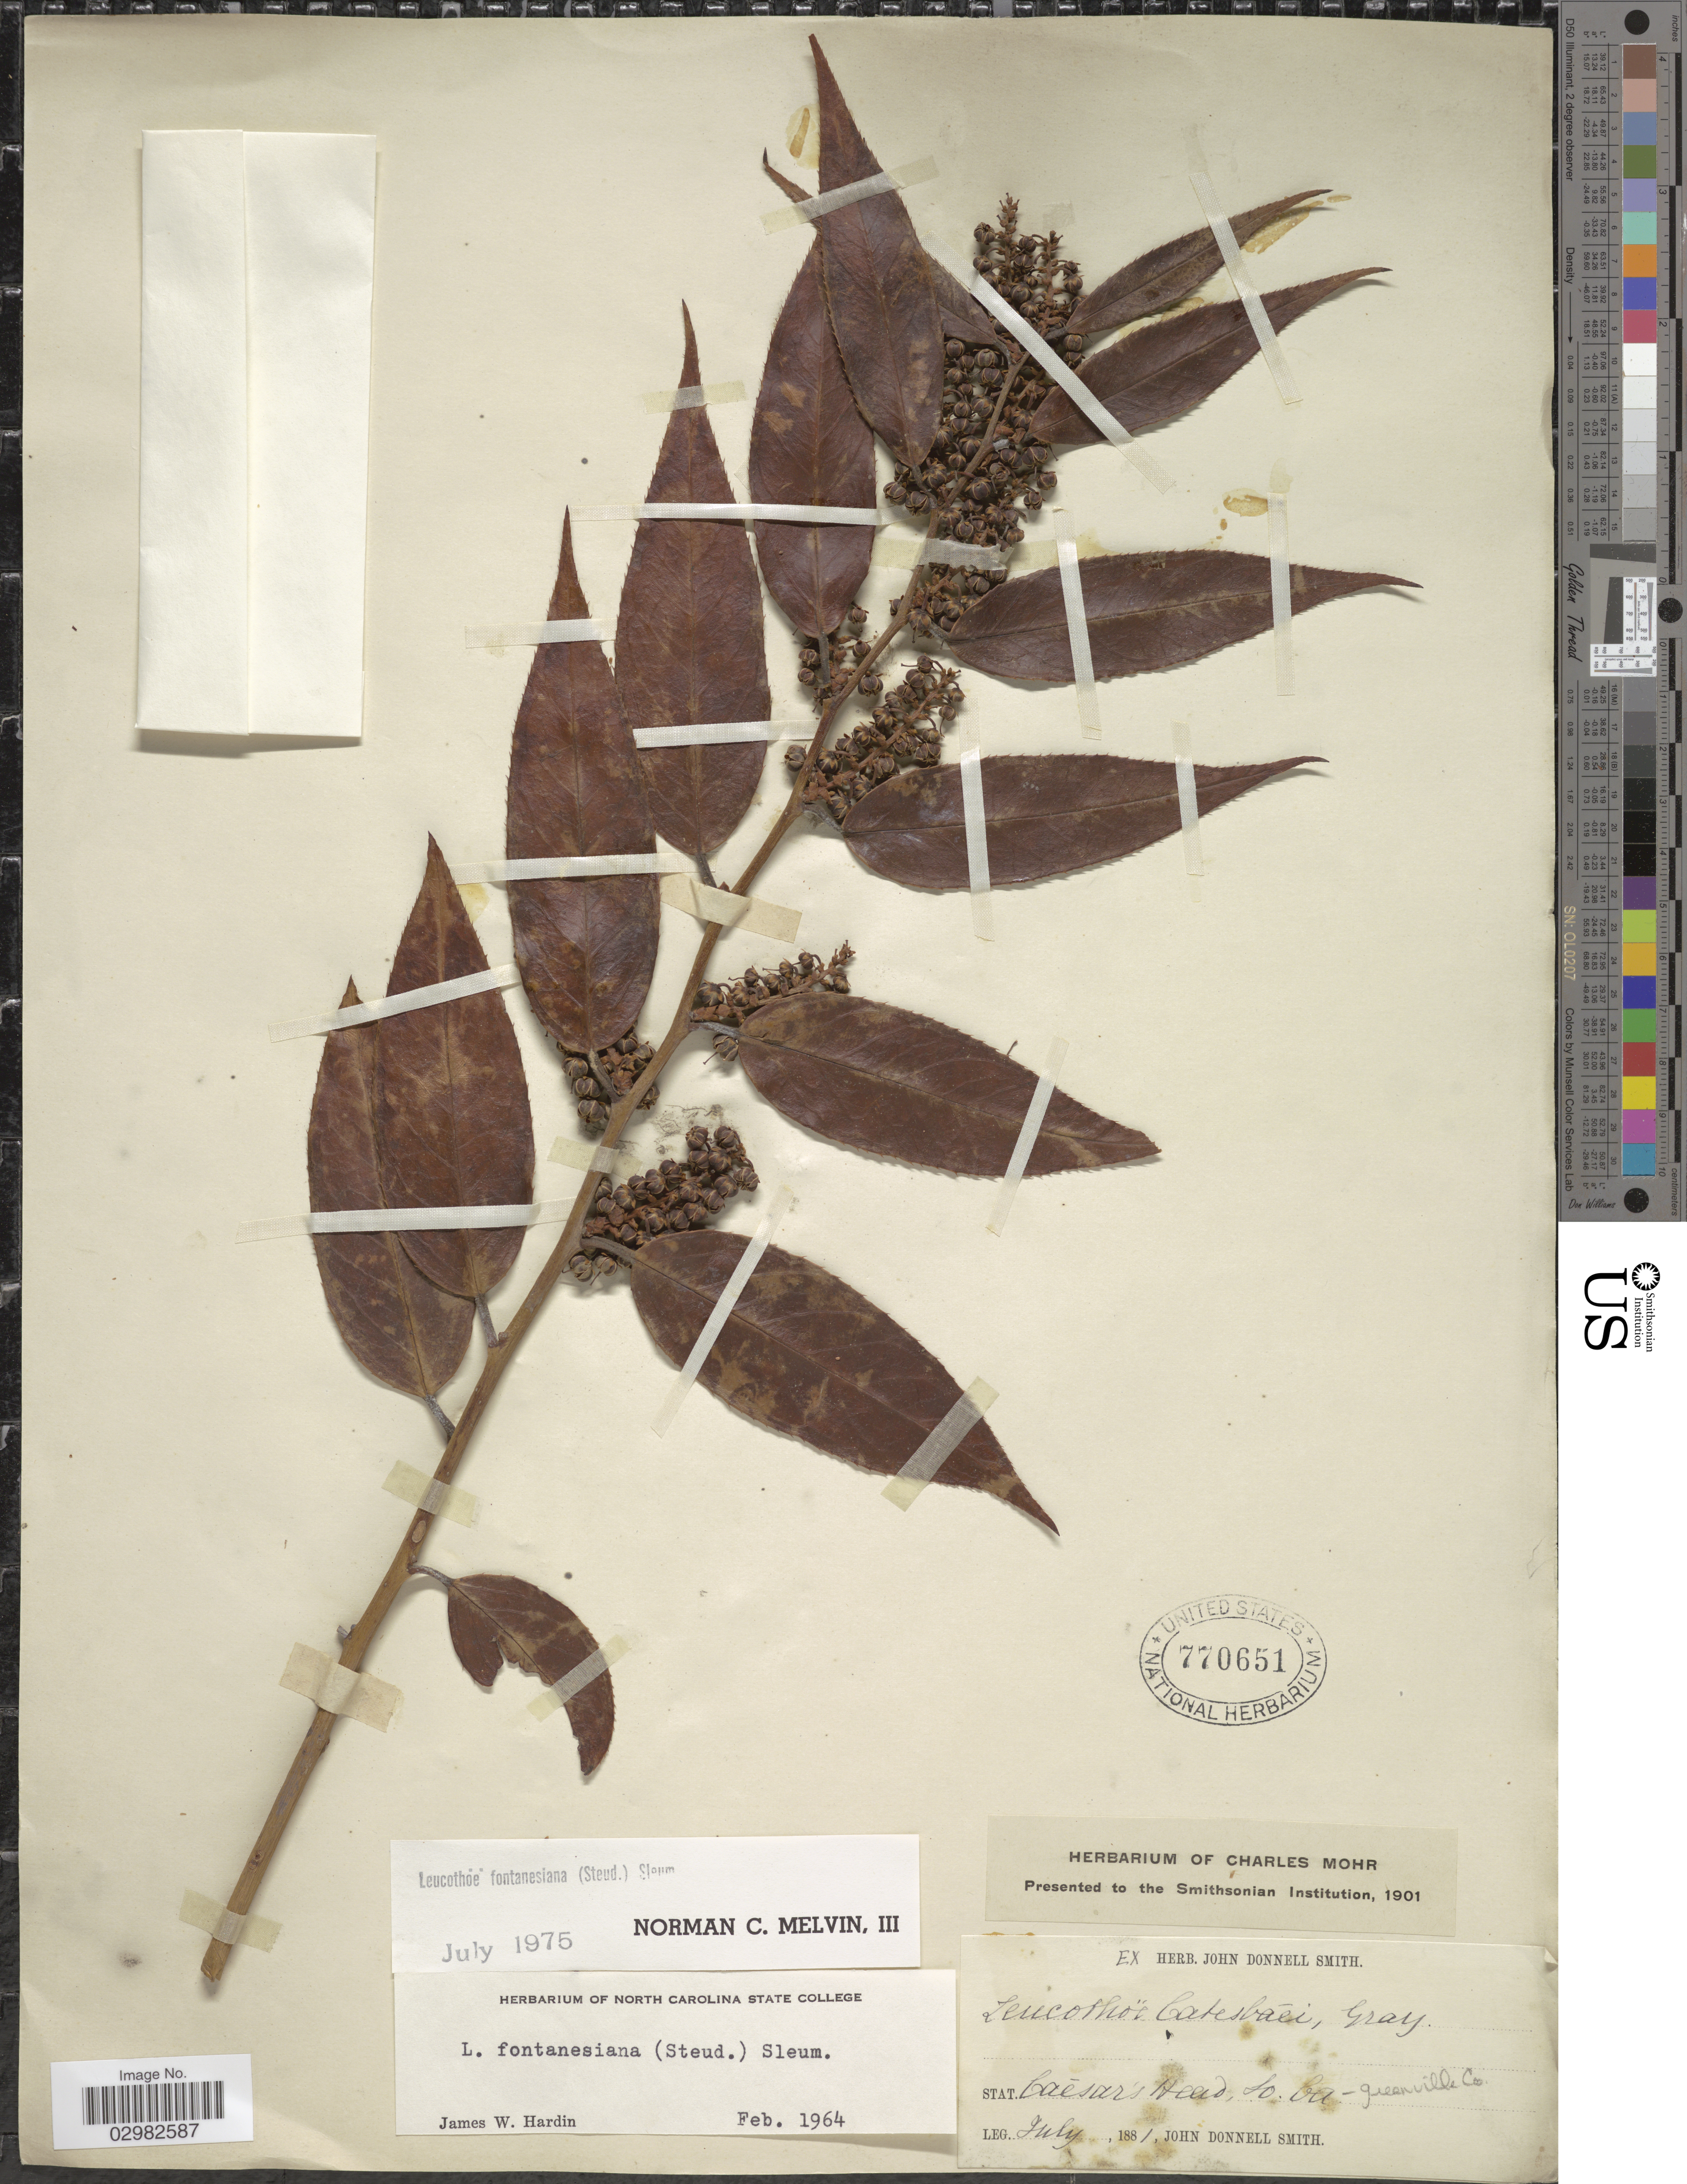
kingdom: Plantae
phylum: Tracheophyta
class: Magnoliopsida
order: Ericales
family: Ericaceae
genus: Leucothoe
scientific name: Leucothoë fontanesiana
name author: (Steud.) Sleumer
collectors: J. Donnell Smith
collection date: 1881-07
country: United States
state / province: South Carolina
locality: Stat. Caesar's Head, So. Ca. - Greenville Co.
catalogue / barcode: US 770651